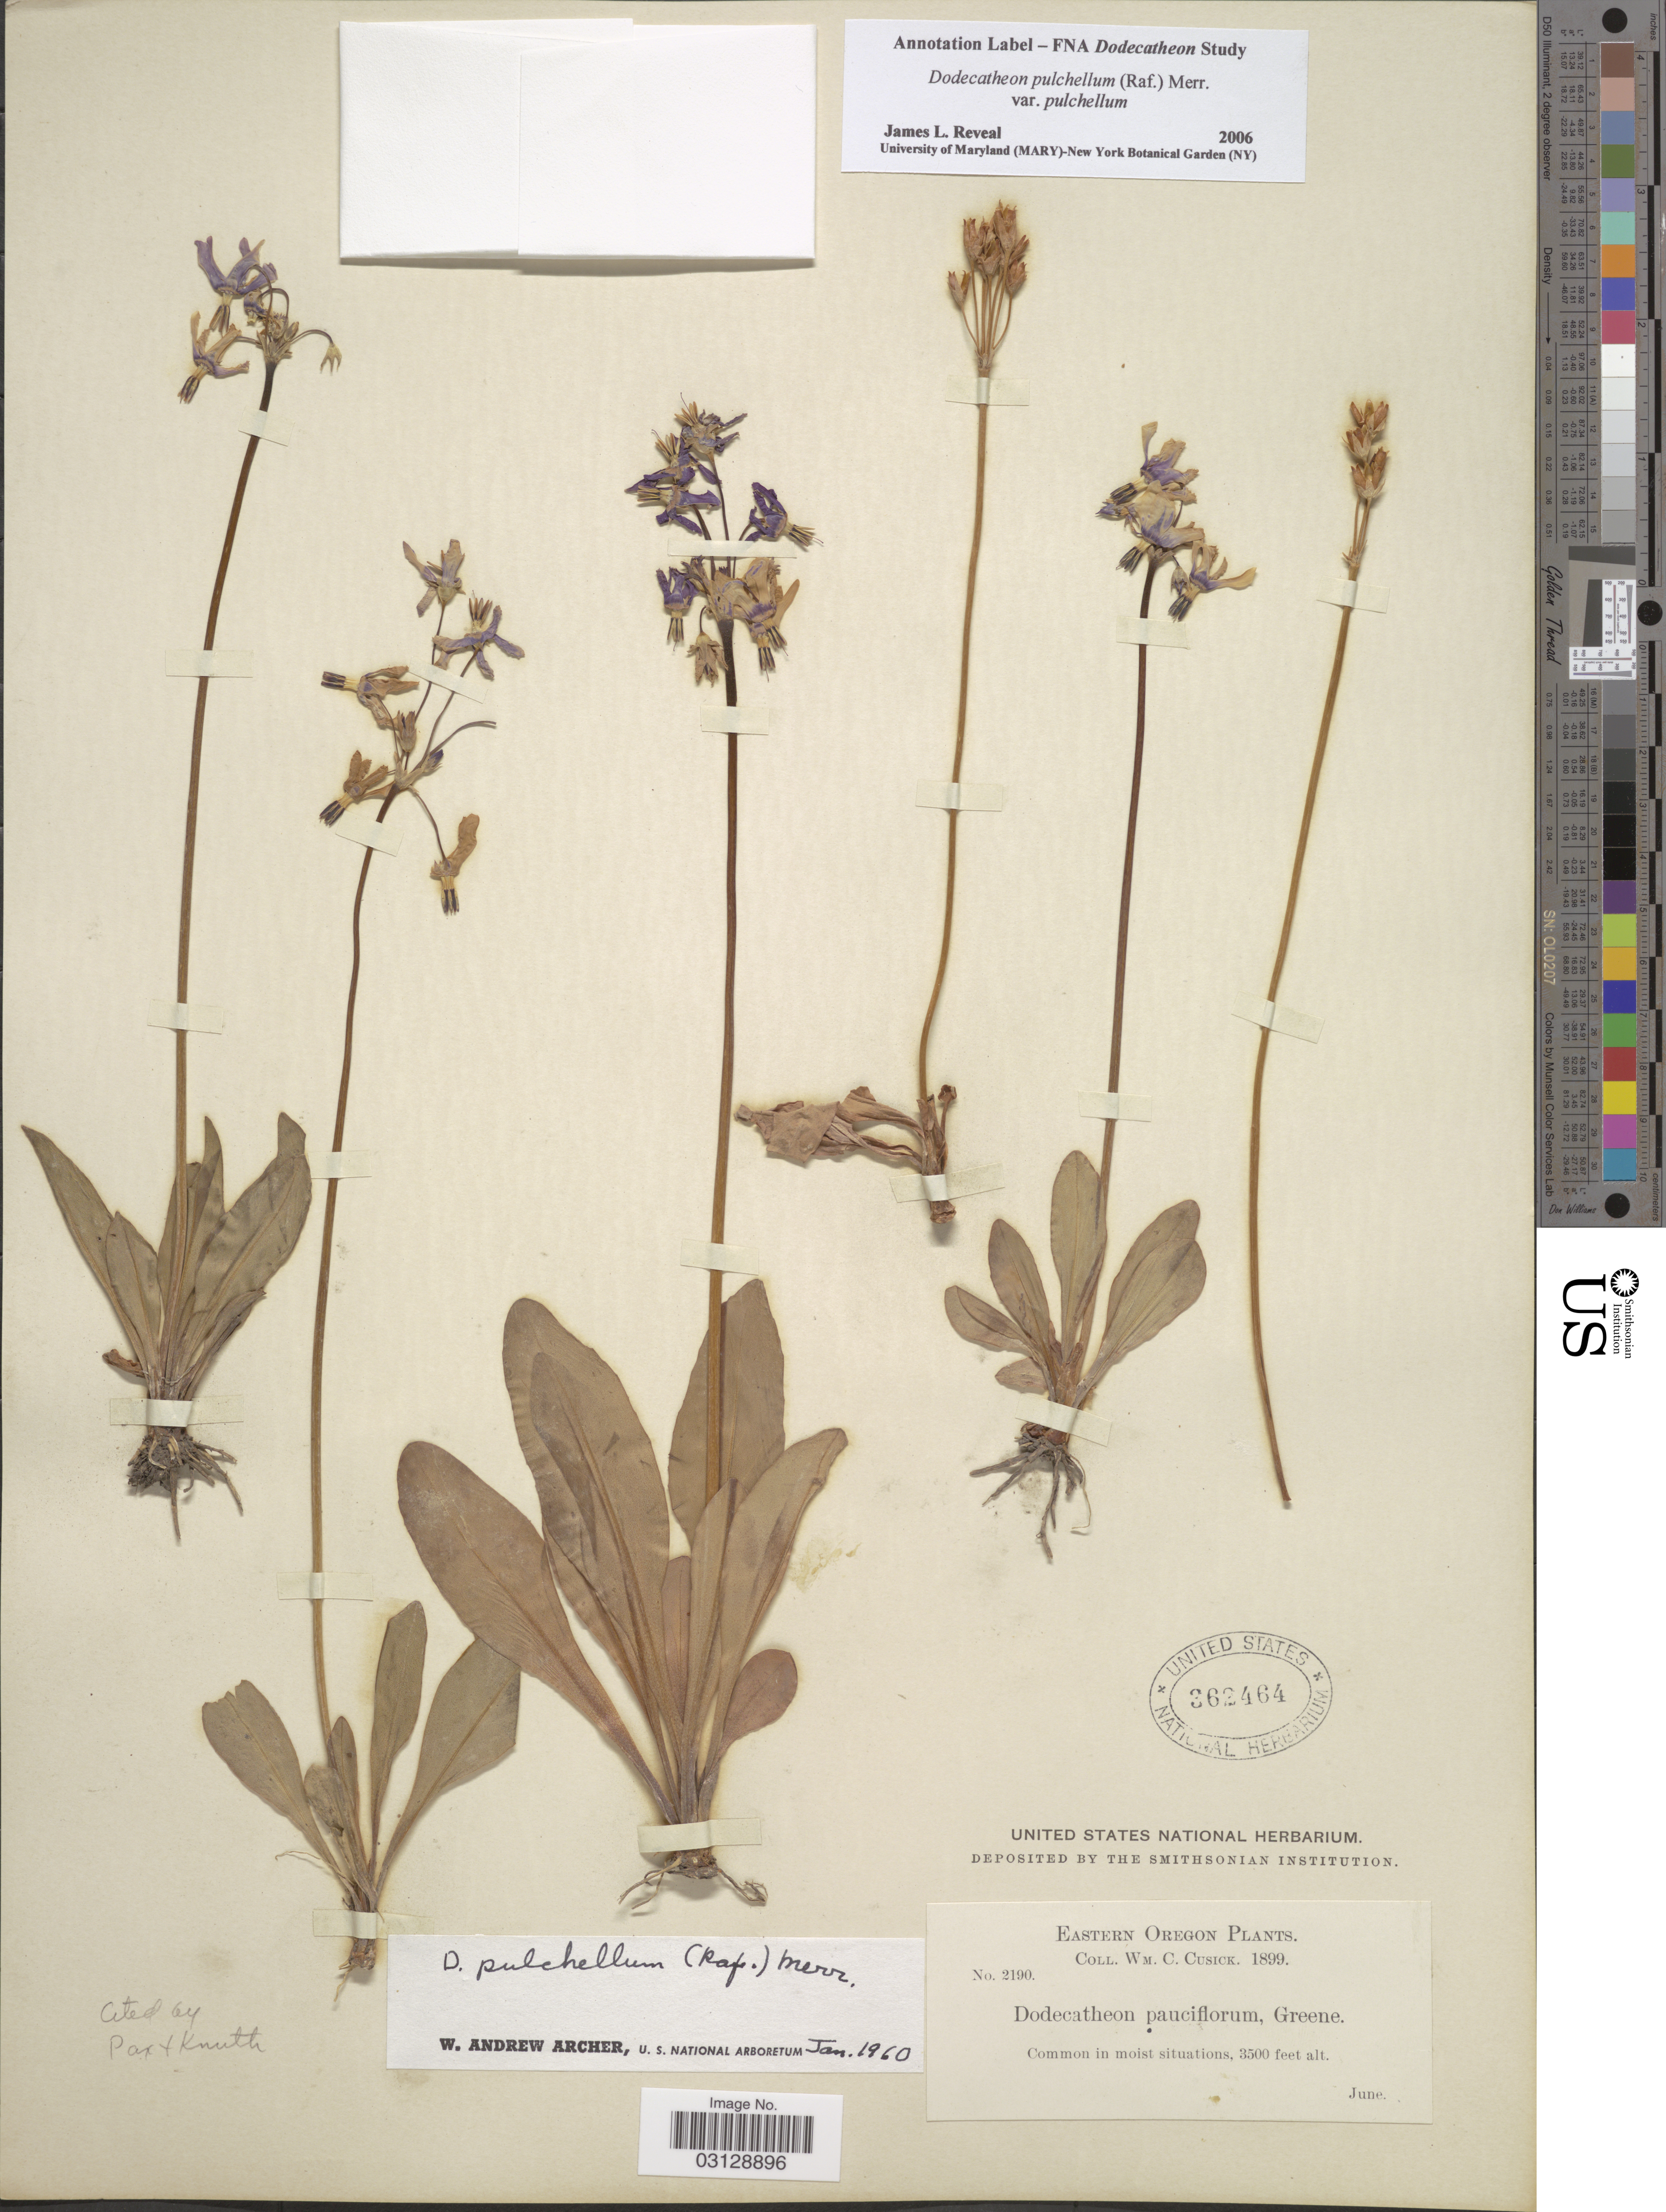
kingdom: Plantae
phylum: Tracheophyta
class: Magnoliopsida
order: Ericales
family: Primulaceae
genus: Dodecatheon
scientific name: Dodecatheon pulchellum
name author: (Raf.) Merr.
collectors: W. C. Cusick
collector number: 2190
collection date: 1899-06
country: United States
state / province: Oregon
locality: Eastern Oregon.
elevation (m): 1067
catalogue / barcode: US 362464